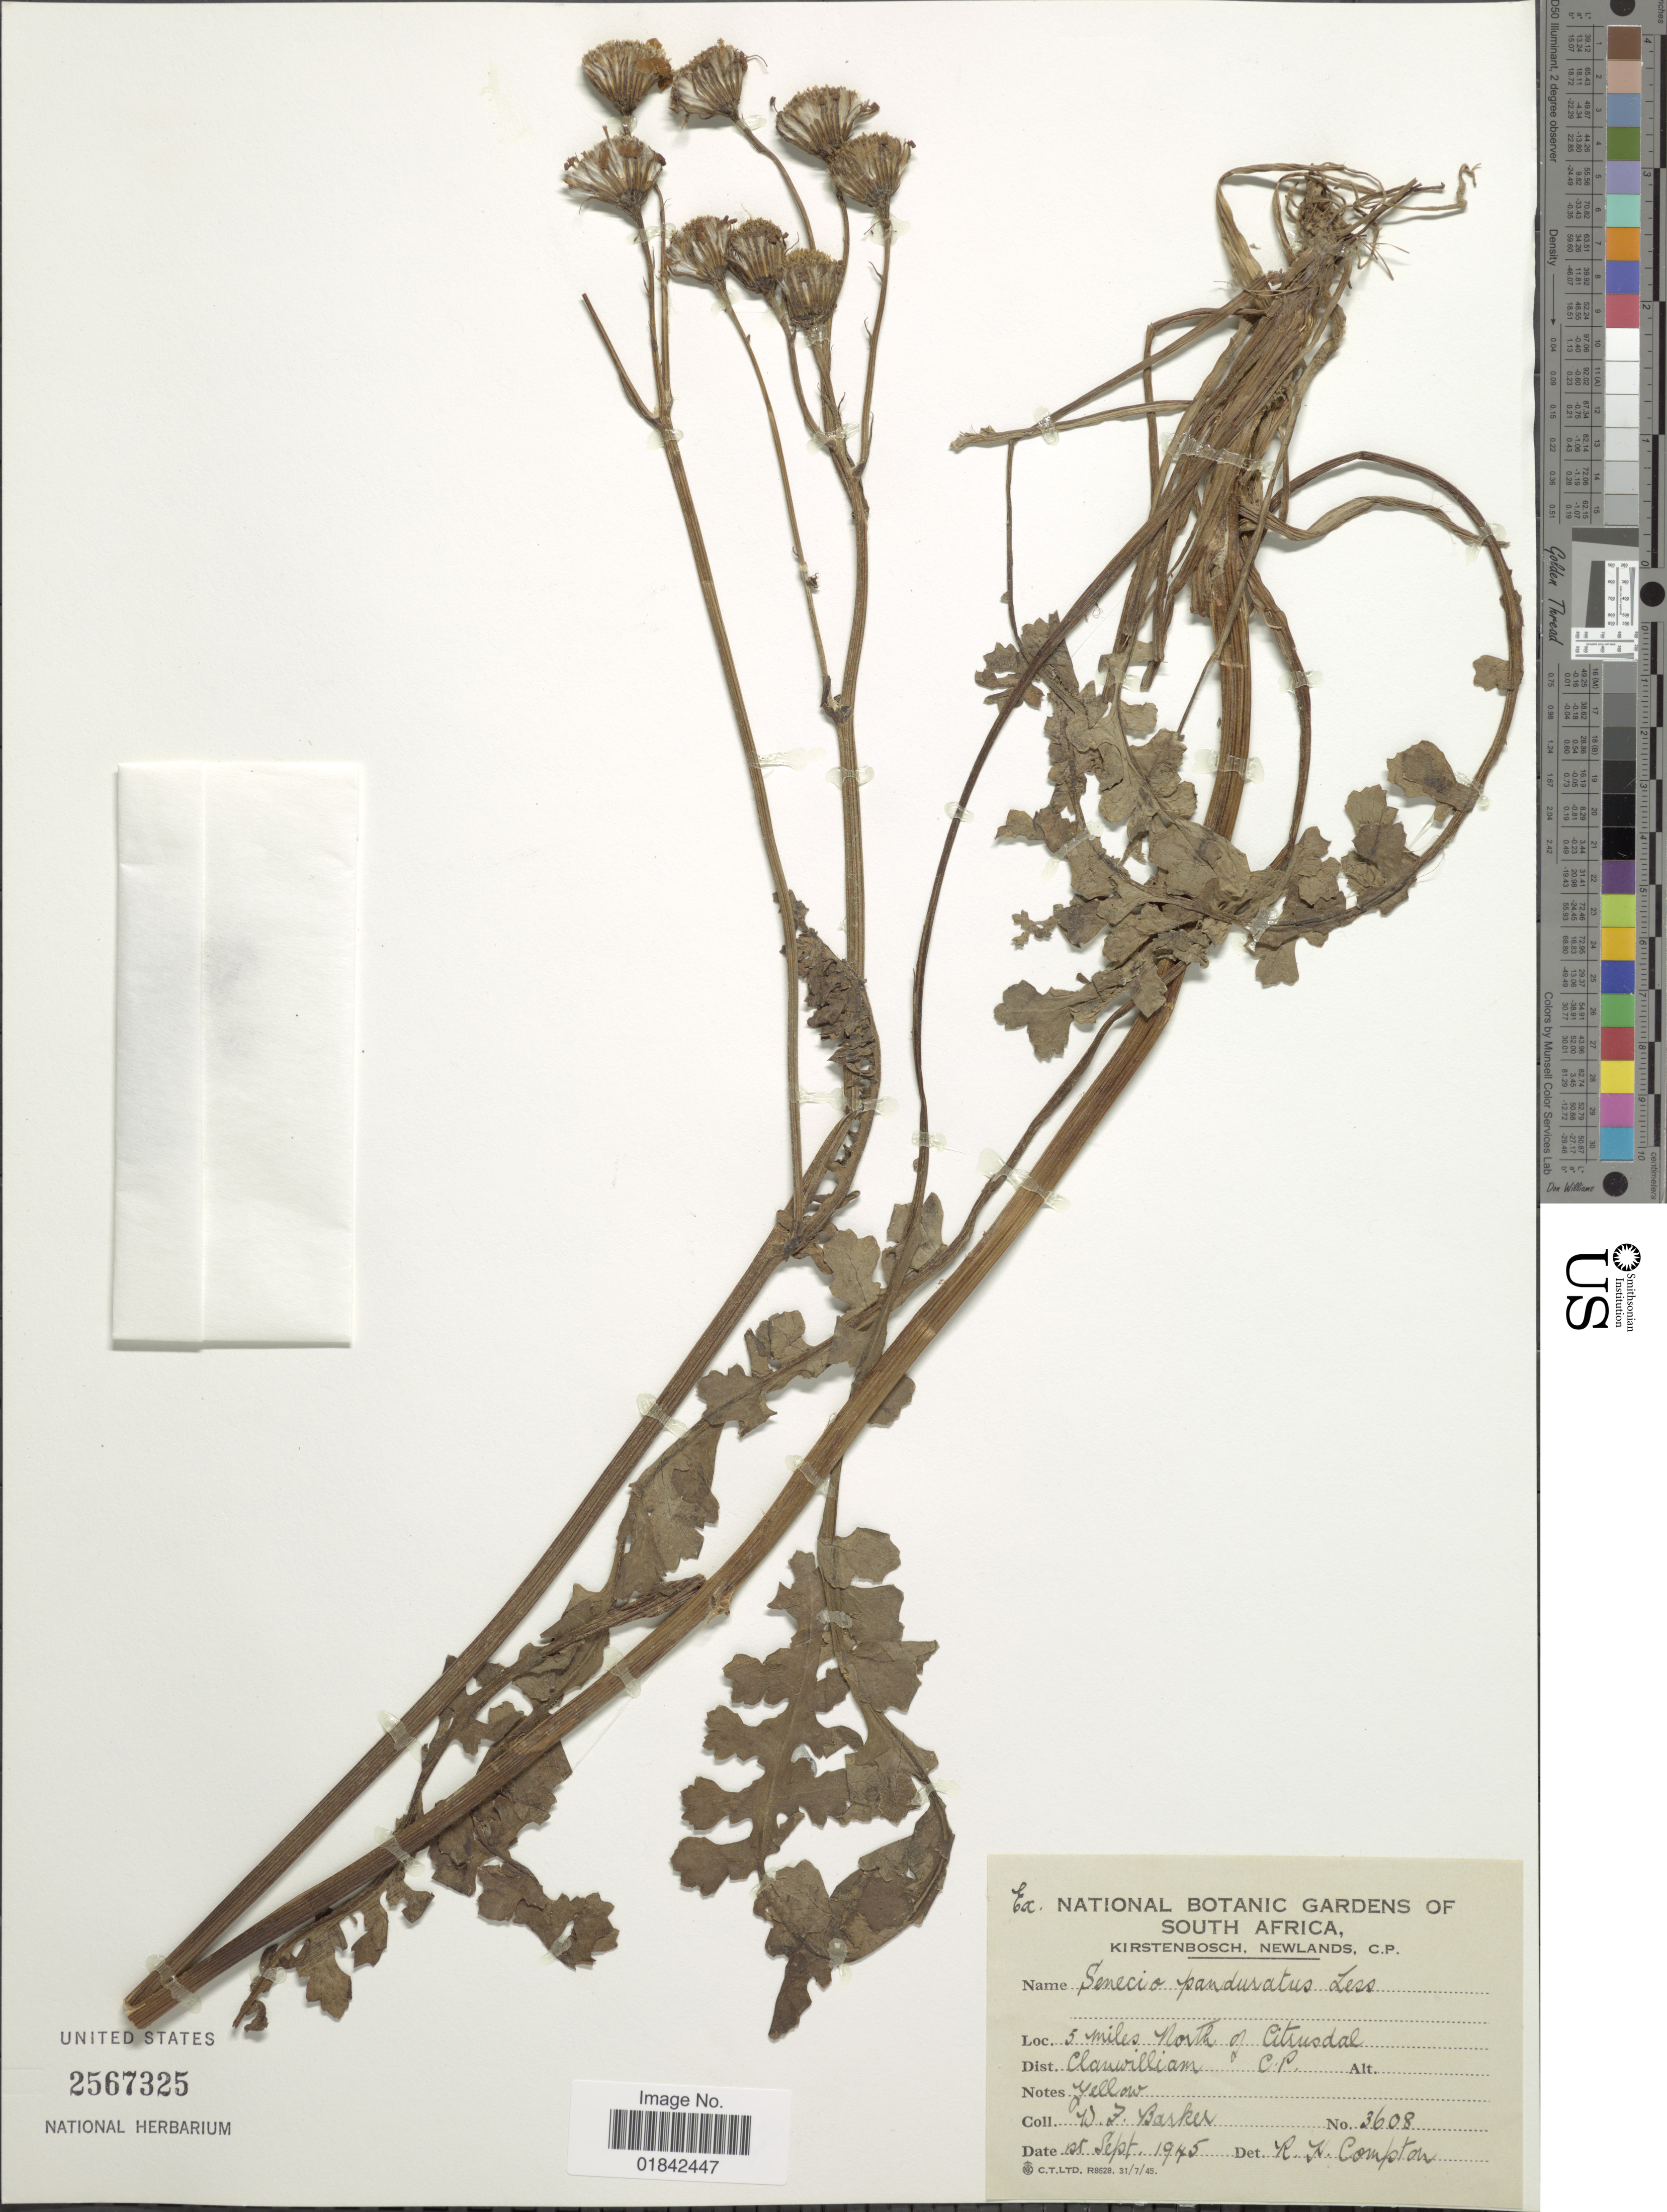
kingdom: Plantae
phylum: Tracheophyta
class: Magnoliopsida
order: Asterales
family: Asteraceae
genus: Senecio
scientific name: Senecio panduratus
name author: (Thunb.) Less.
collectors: W. F. Barker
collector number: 3608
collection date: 1945-09-25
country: South Africa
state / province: Western Cape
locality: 5 miles North of Citrusdal, Clanwilliam, C. P.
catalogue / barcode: US 2567325